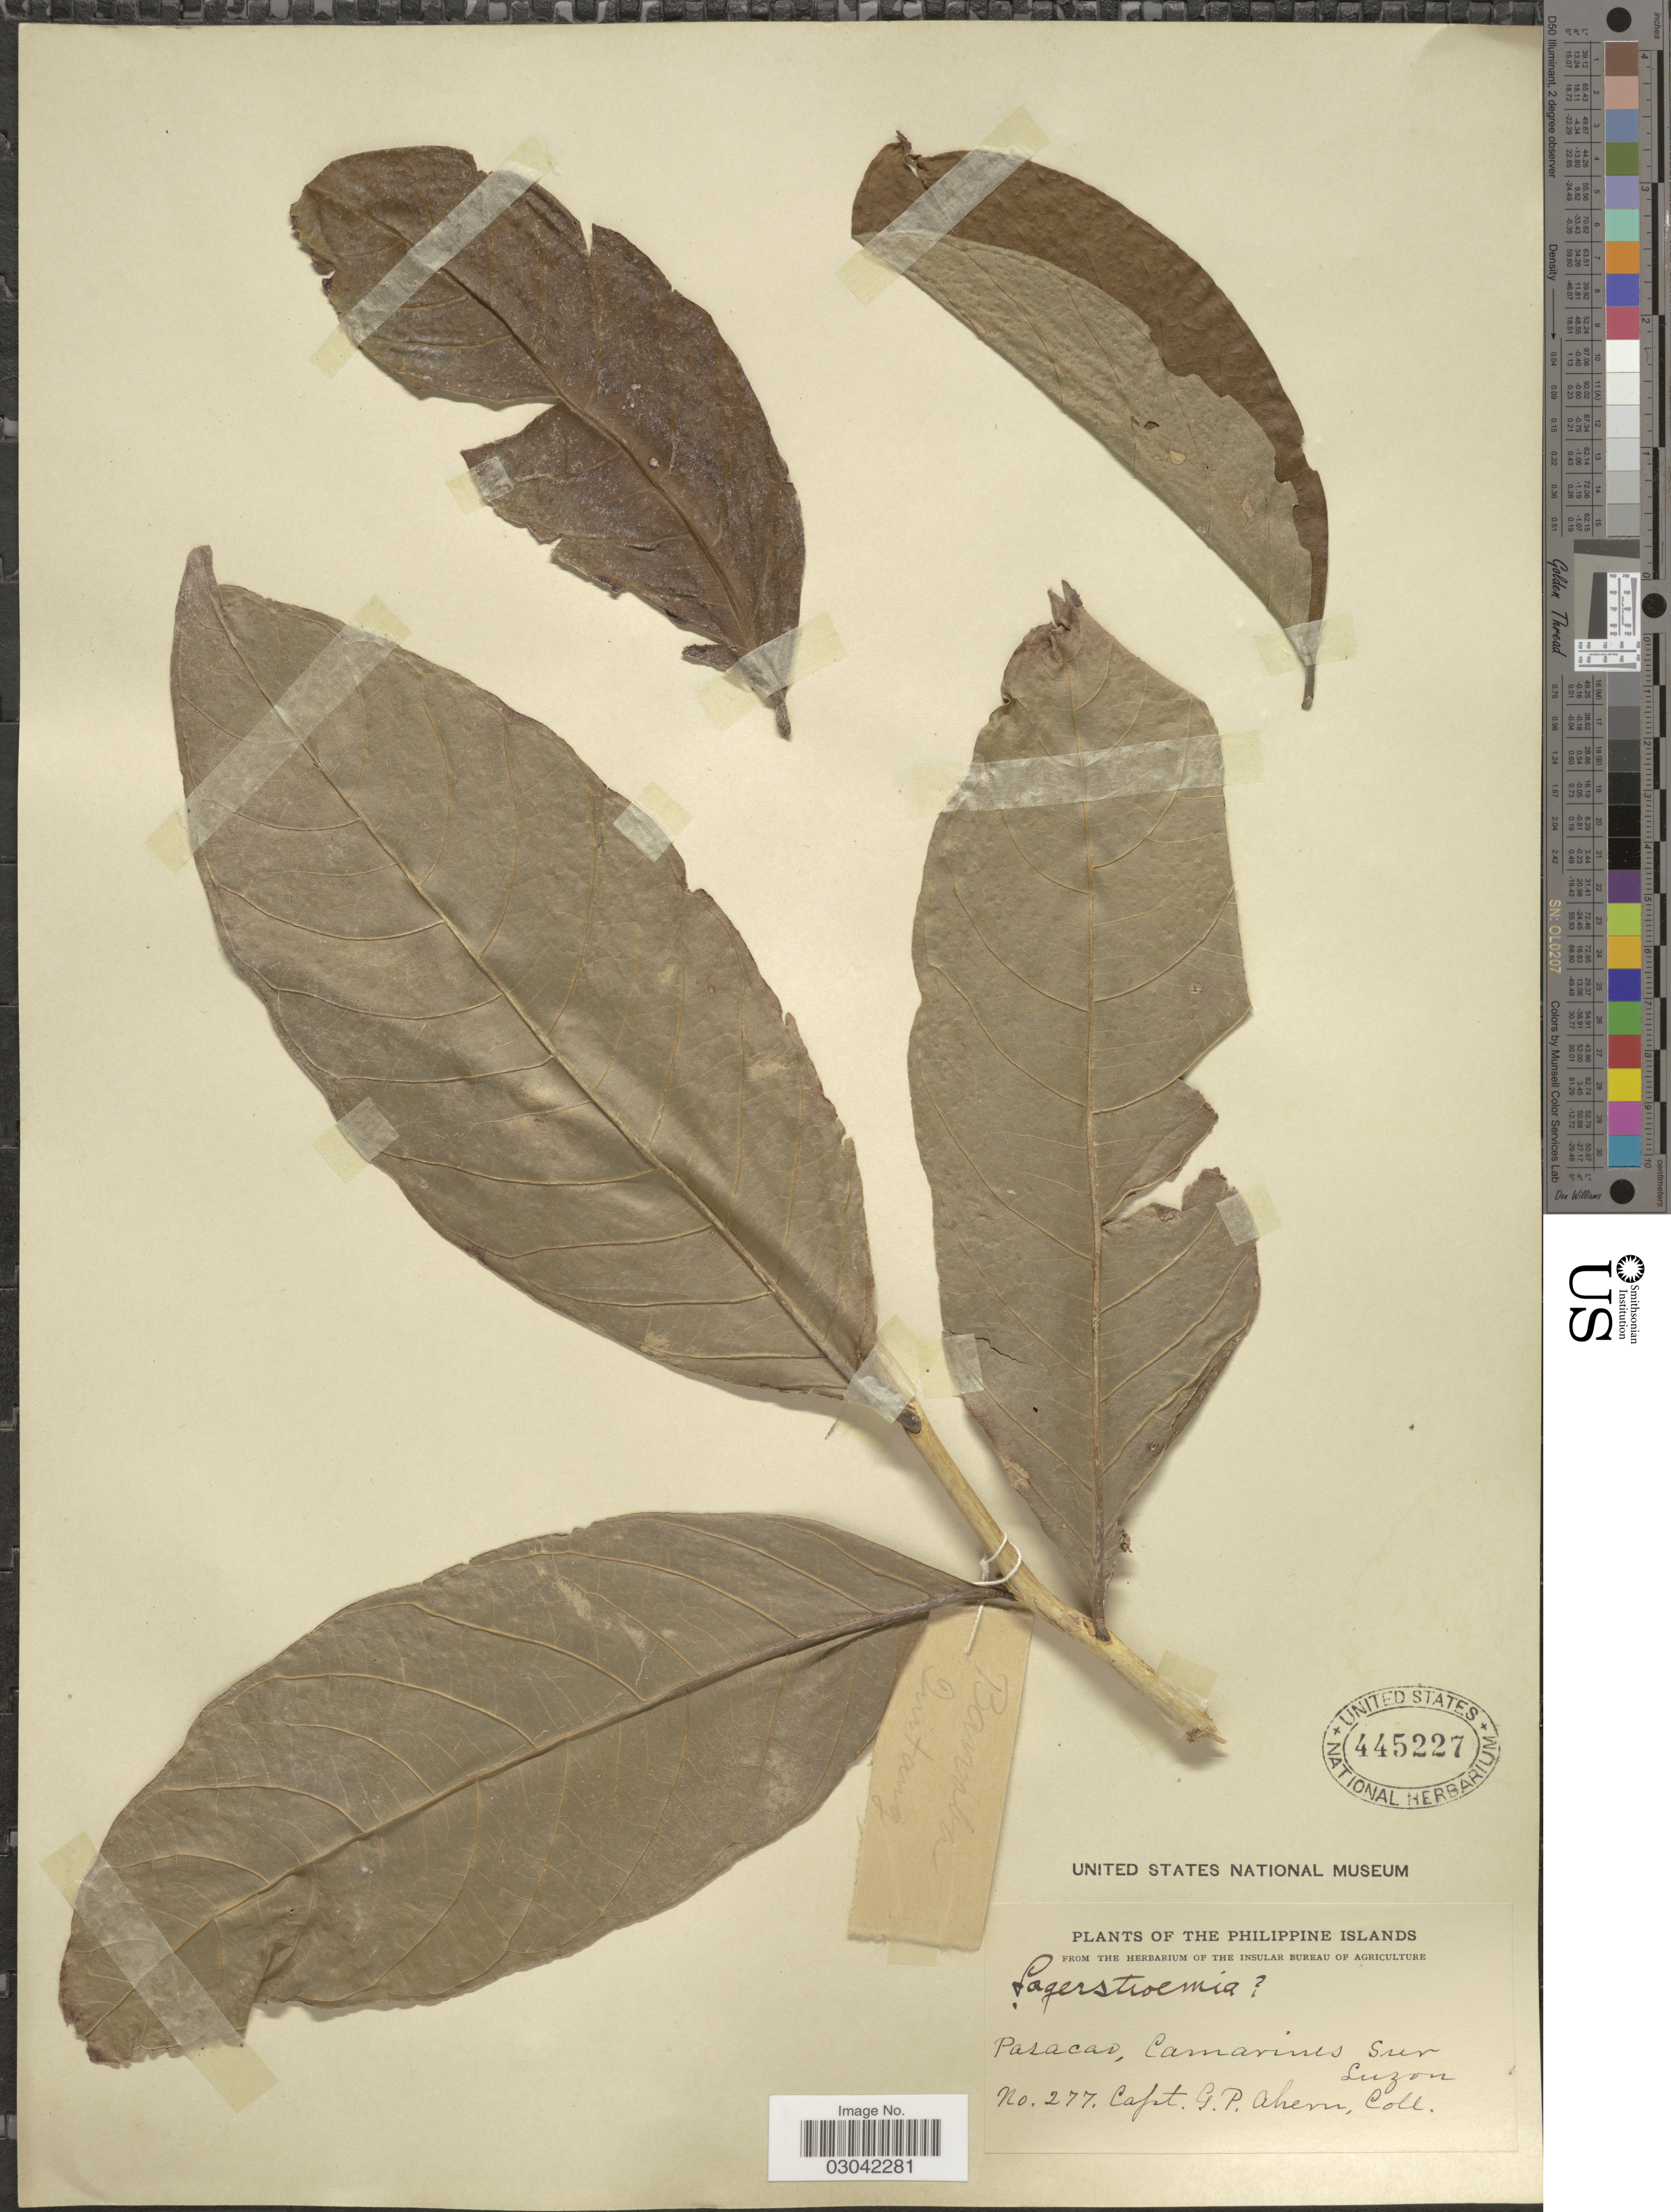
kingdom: Plantae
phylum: Tracheophyta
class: Magnoliopsida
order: Myrtales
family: Lythraceae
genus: Lagerstroemia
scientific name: Lagerstroemia speciosa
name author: (L.) Pers.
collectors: G. Ahern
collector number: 277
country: Philippines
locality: Pasacao, Camarines Sur, Luzon.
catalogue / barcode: US 445227